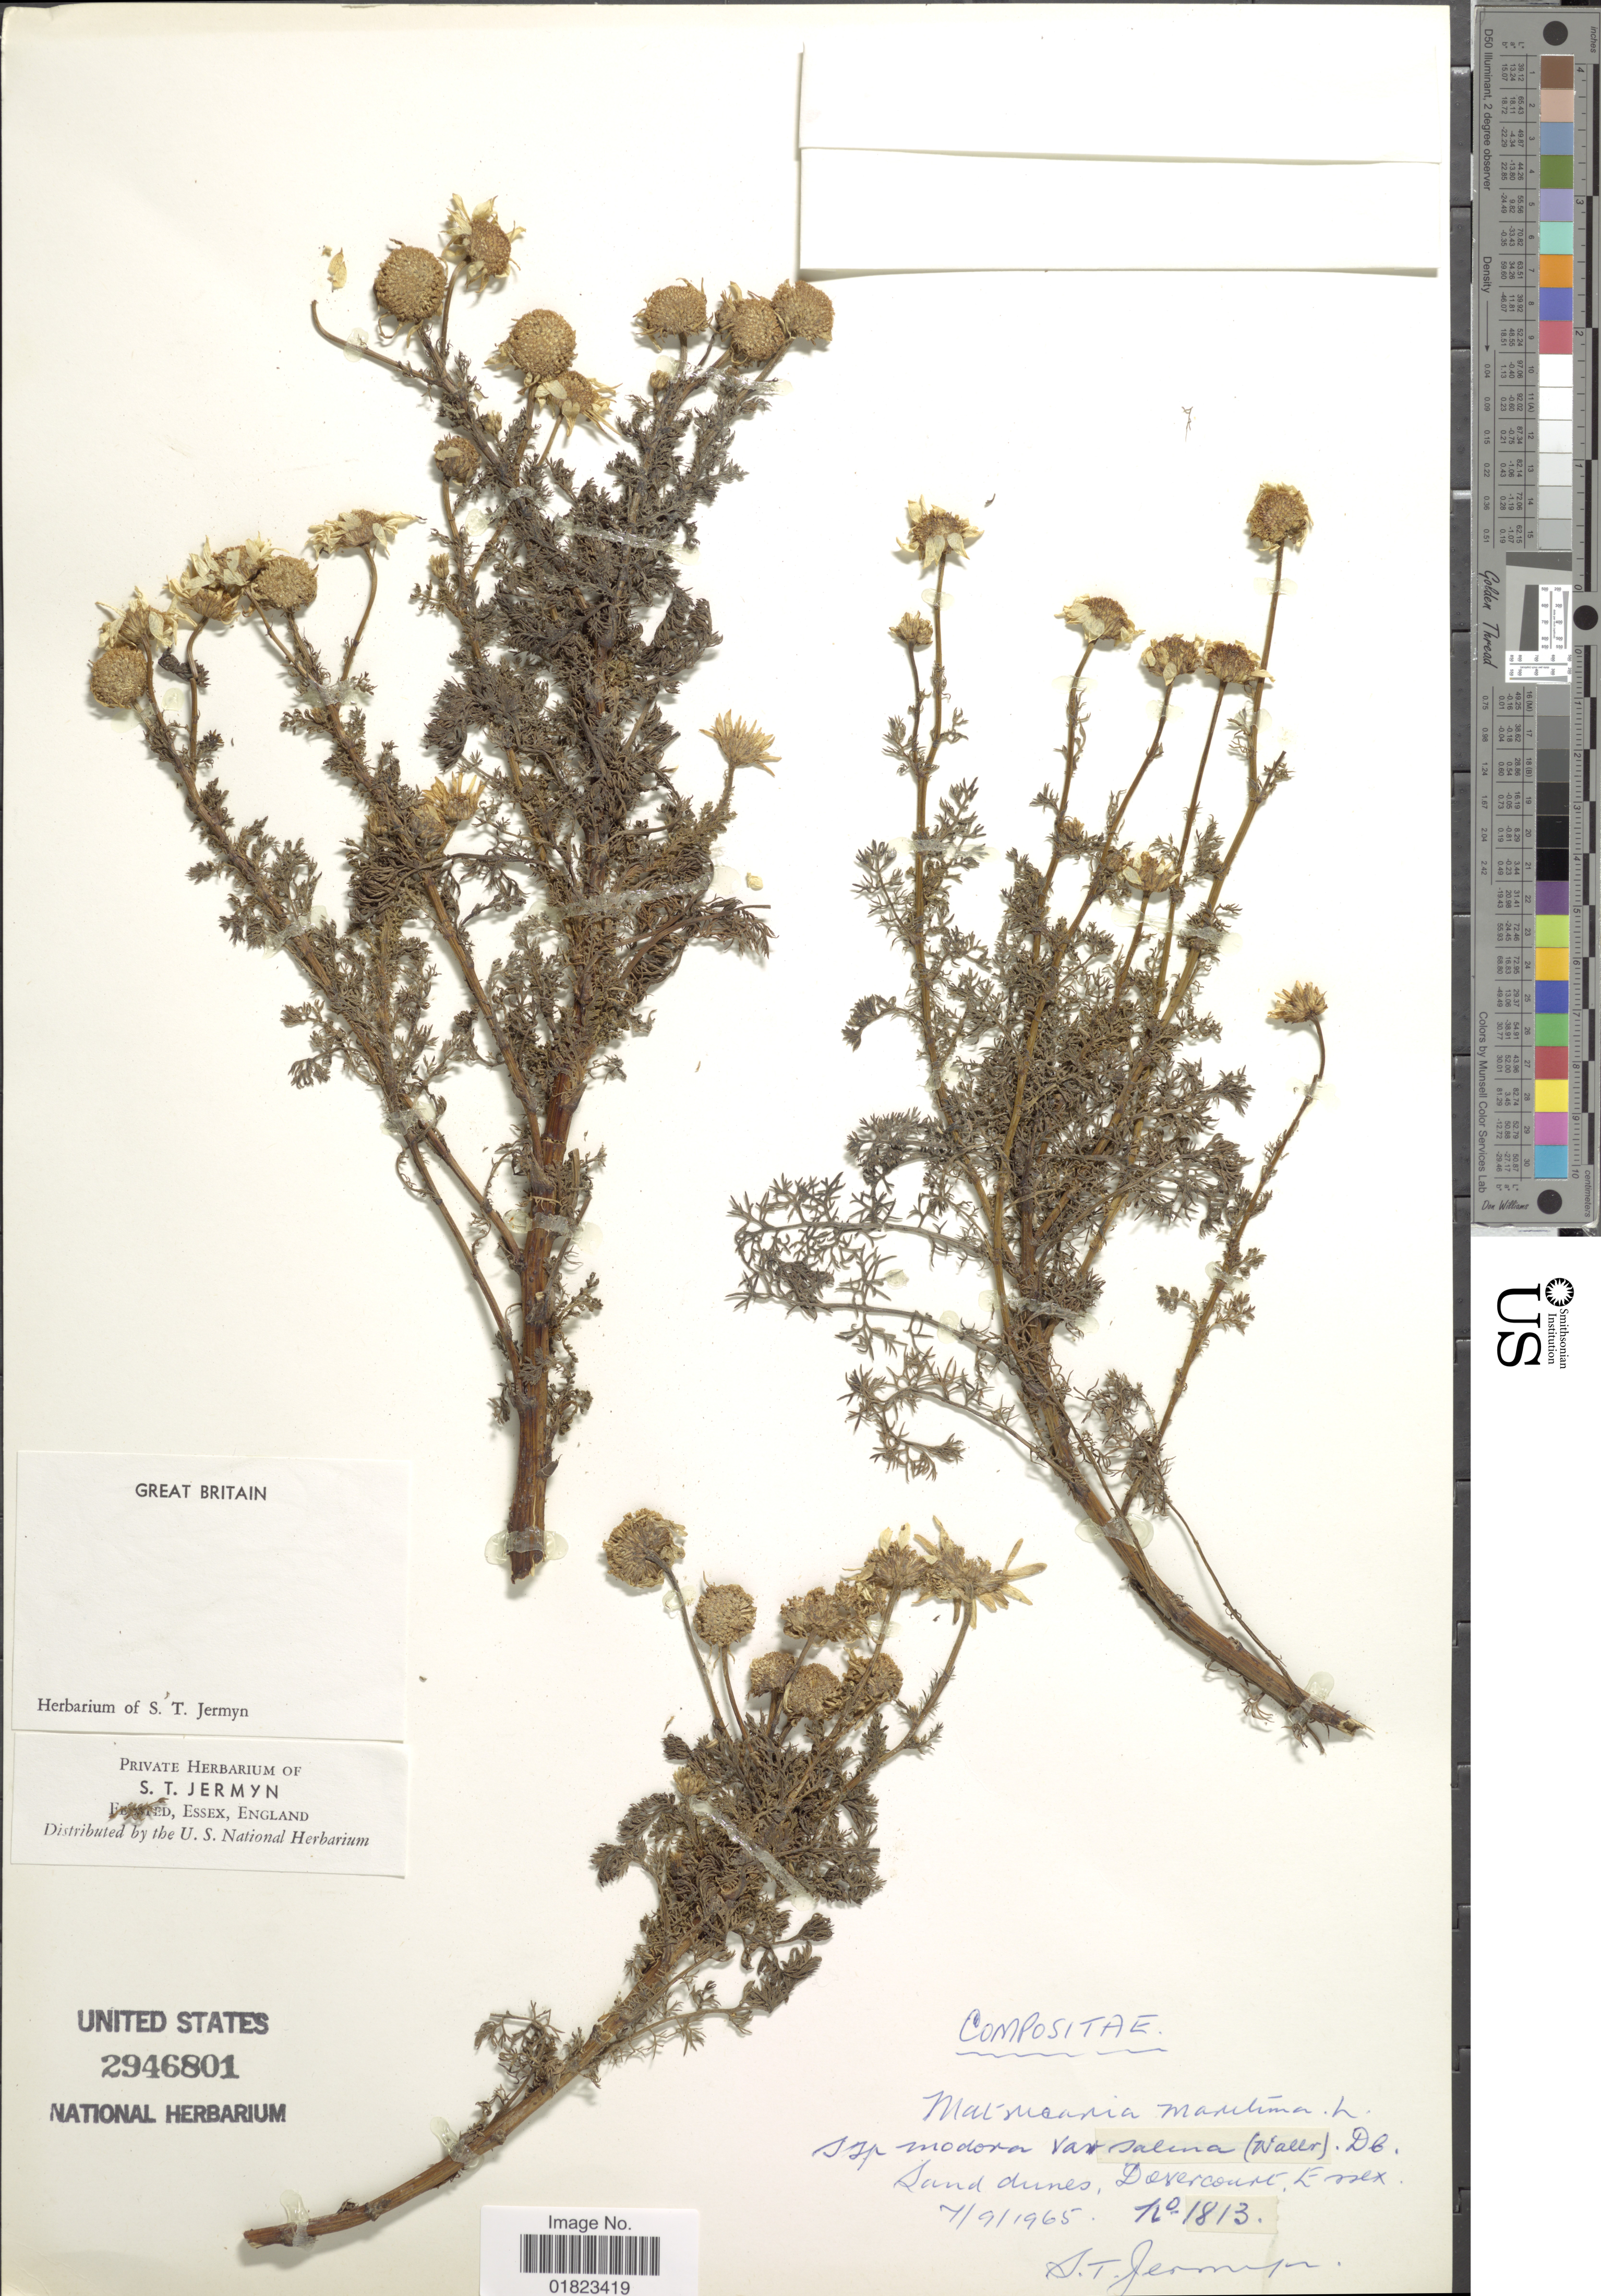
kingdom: Plantae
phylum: Tracheophyta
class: Magnoliopsida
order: Asterales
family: Asteraceae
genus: Tripleurospermum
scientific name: Tripleurospermum perforatum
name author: (Mérat) Laínz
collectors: S. Jermyn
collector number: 1813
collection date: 1965-09-07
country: United Kingdom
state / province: England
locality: Sand dunes, Dovercourt, Essex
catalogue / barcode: US 2946801